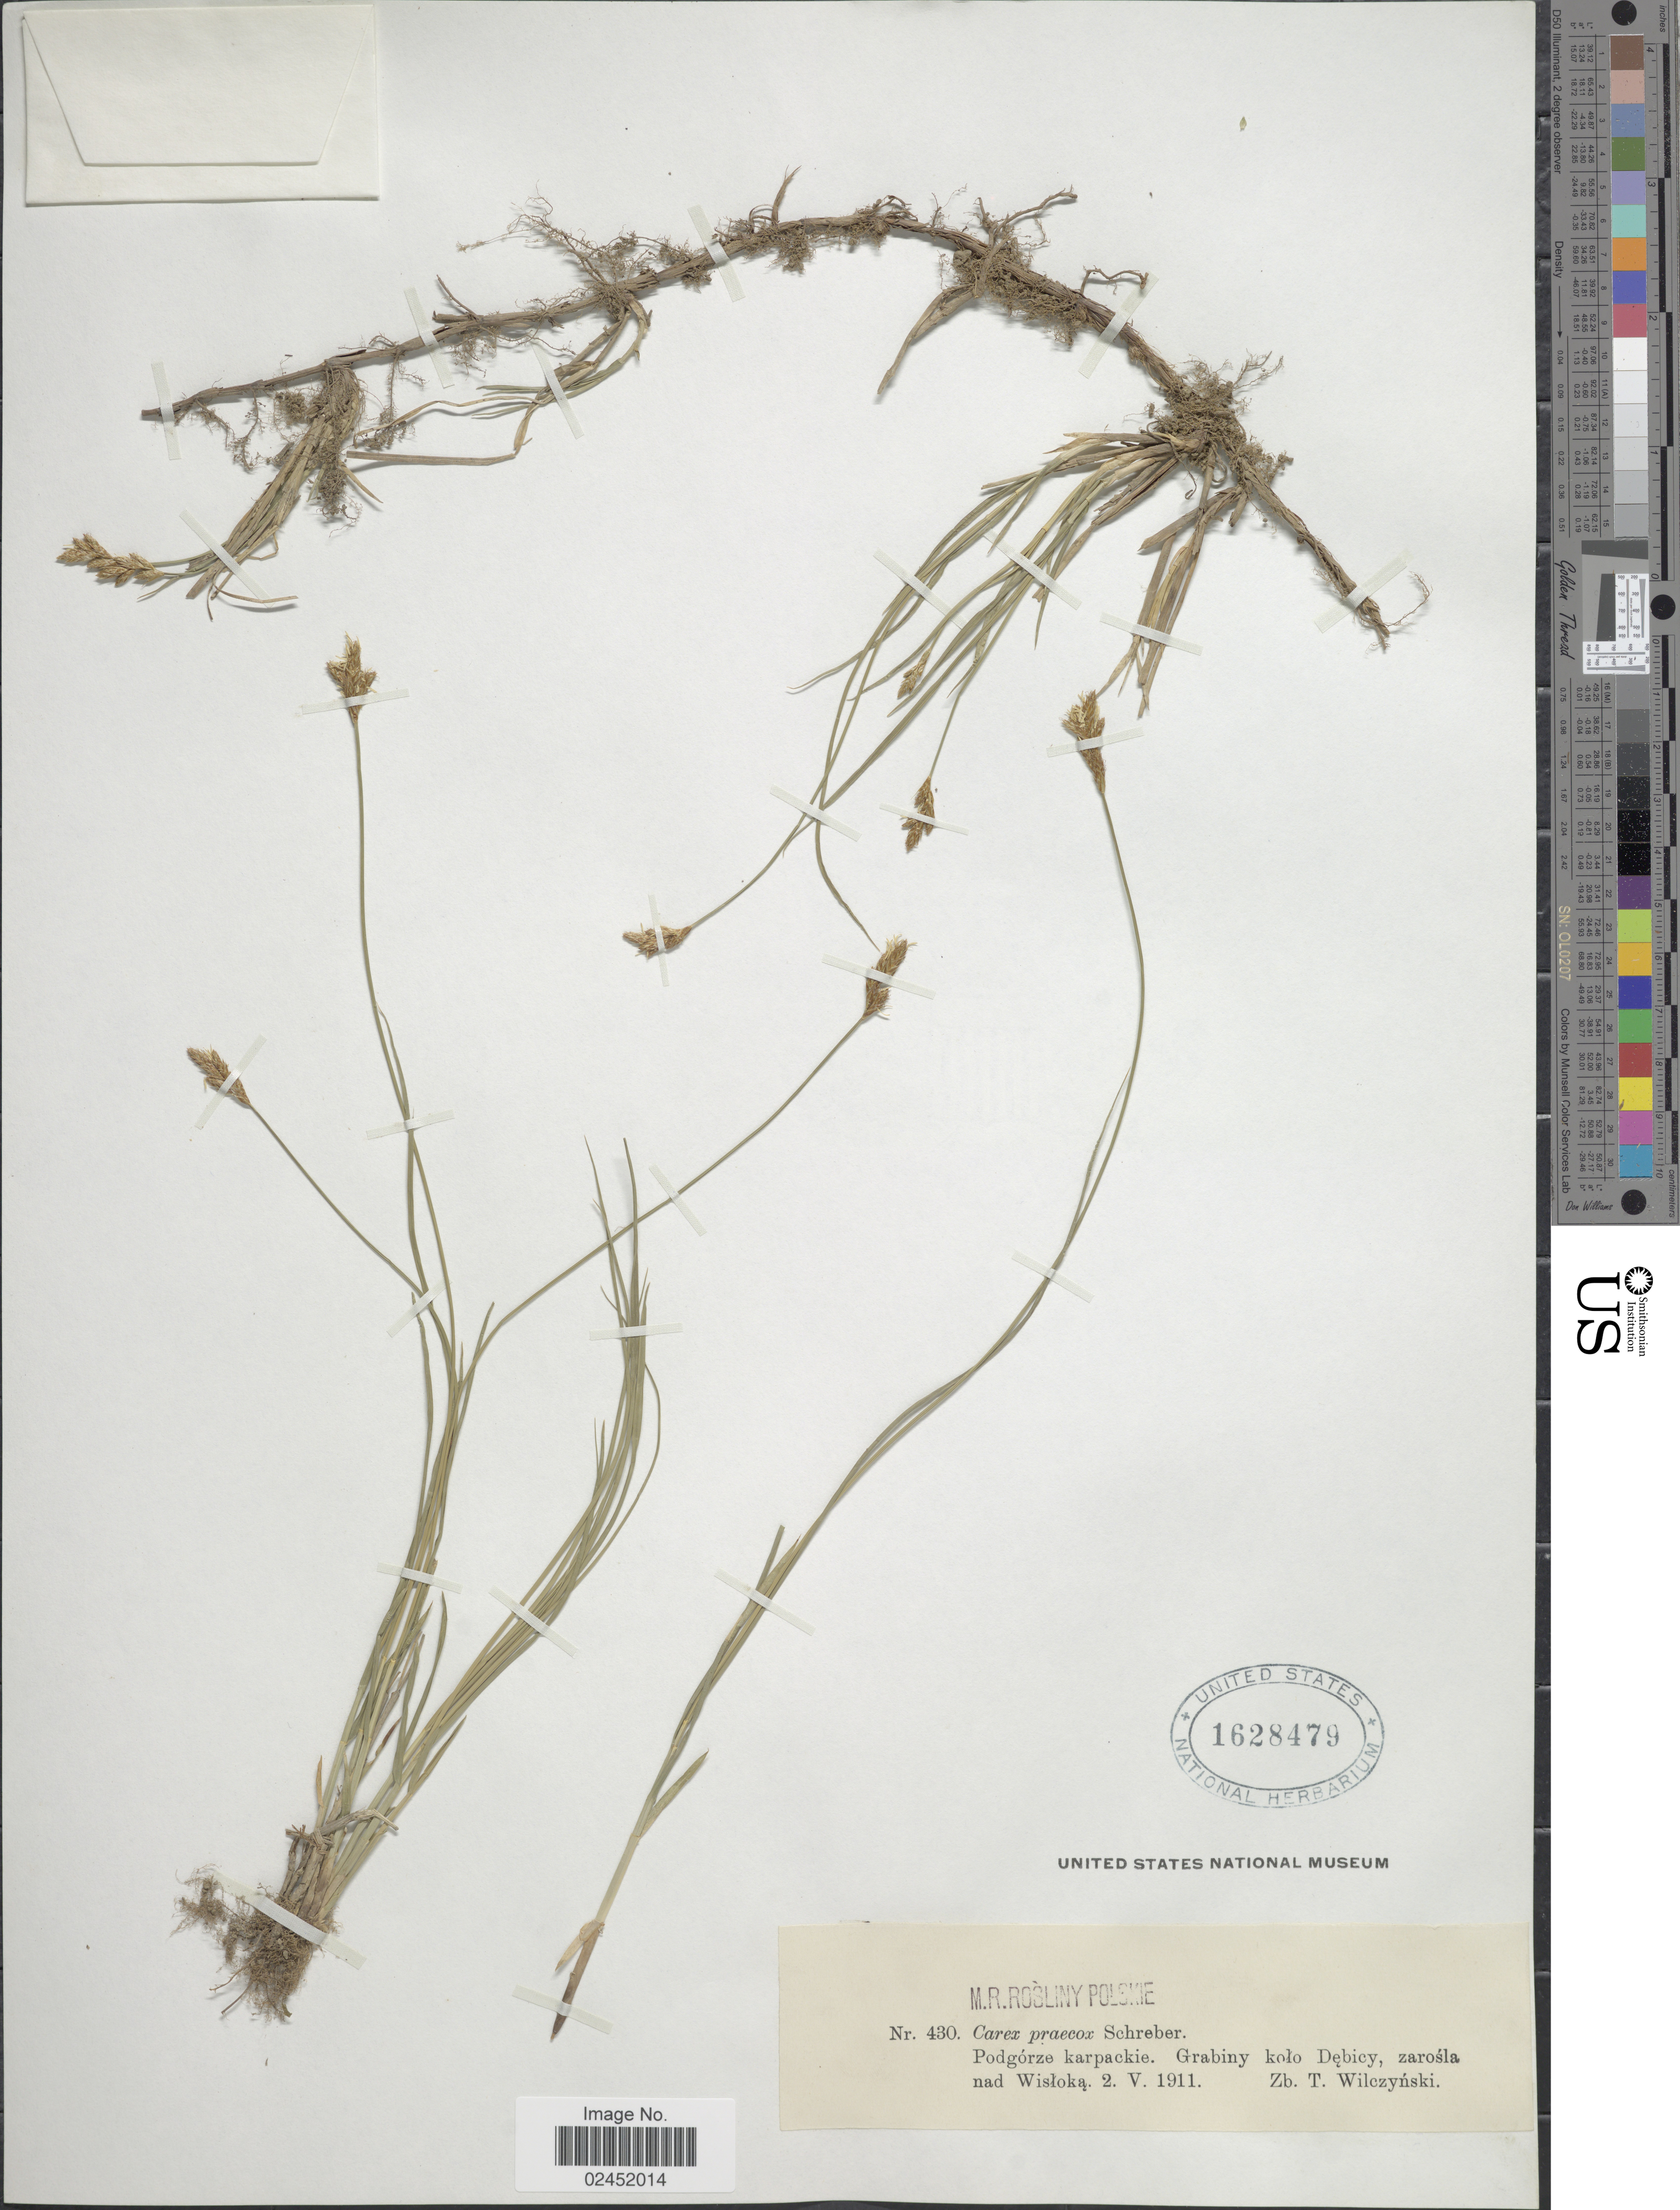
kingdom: Plantae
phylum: Tracheophyta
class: Liliopsida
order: Poales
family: Cyperaceae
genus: Carex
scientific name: Carex praecox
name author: Schreb.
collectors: T. Wilczynski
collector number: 430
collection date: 1911-05-02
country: Poland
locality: Podgórze karpackie. Grabiny kolo Debicy, zarosla nad Wisloka.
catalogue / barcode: US 1628479